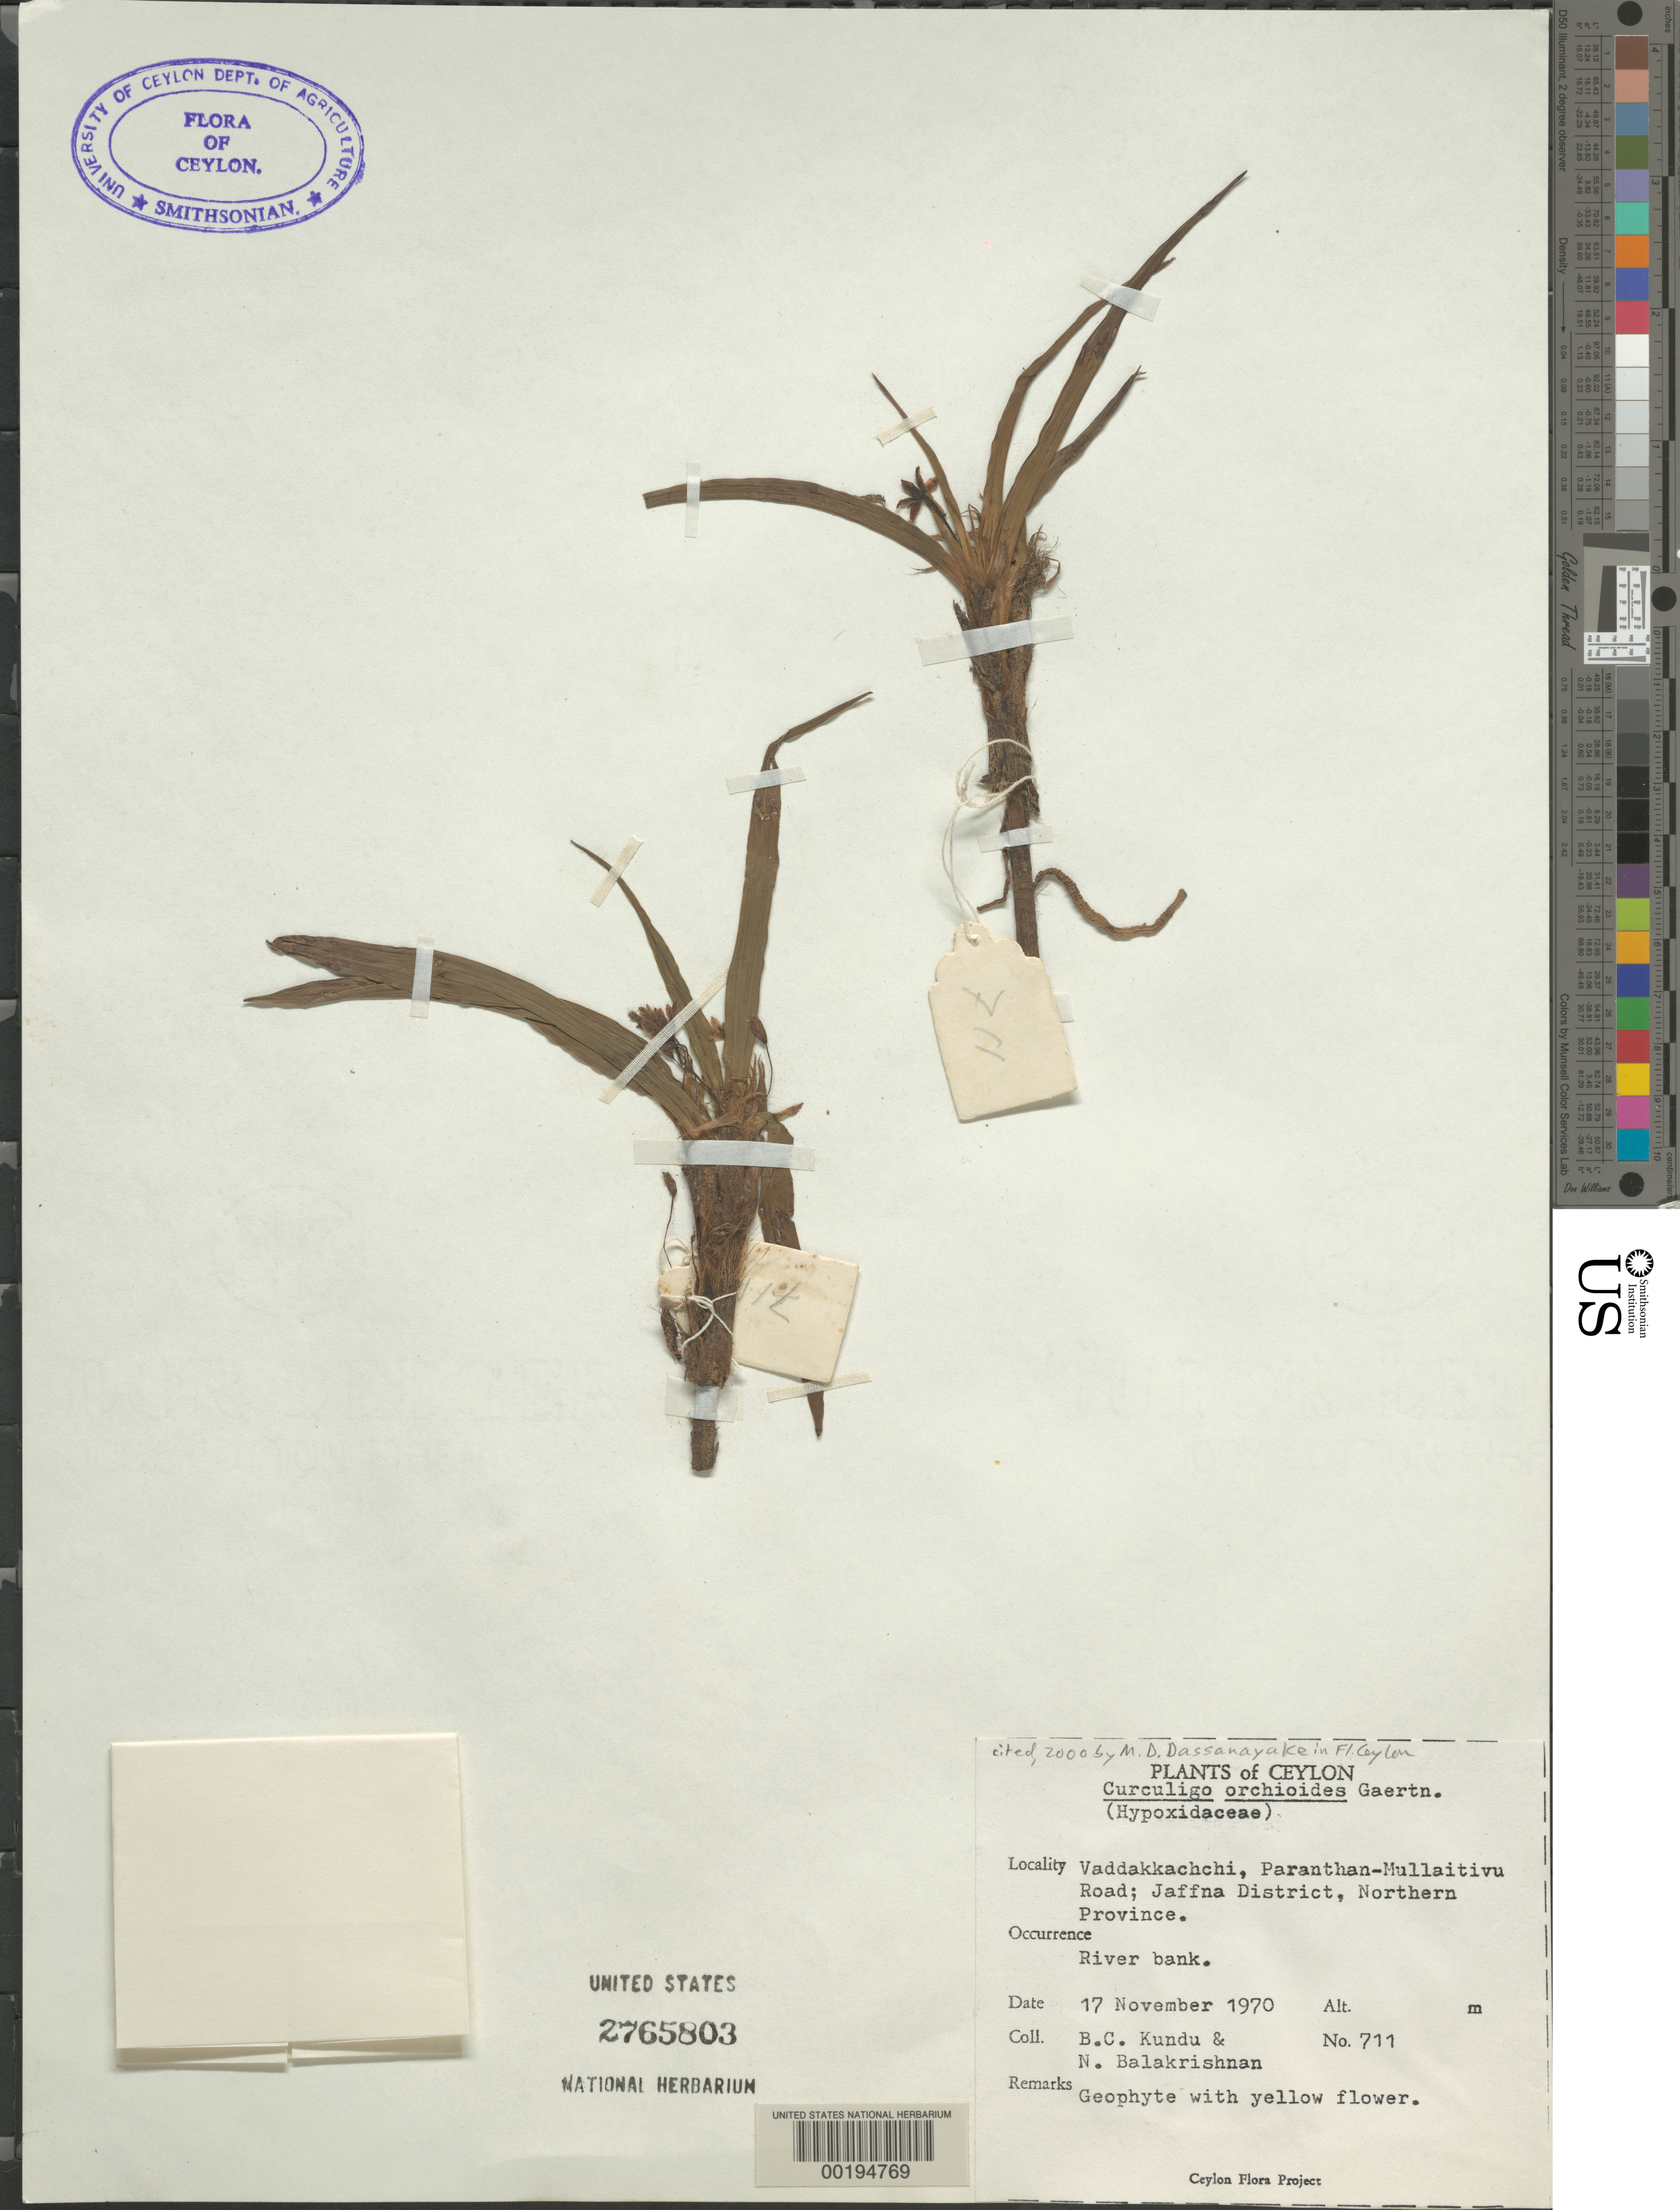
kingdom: Plantae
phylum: Tracheophyta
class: Liliopsida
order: Asparagales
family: Hypoxidaceae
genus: Curculigo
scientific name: Curculigo orchioides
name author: Gaertn.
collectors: B. C. Kundu & N. Balakrishnan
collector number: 711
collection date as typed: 17 Nov 1970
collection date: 1970-11-17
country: Sri Lanka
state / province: Northern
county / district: Jaffna Dist.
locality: Vaddakkachchi, paranthan-mullaitivu road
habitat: River bank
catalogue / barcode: US 2765803